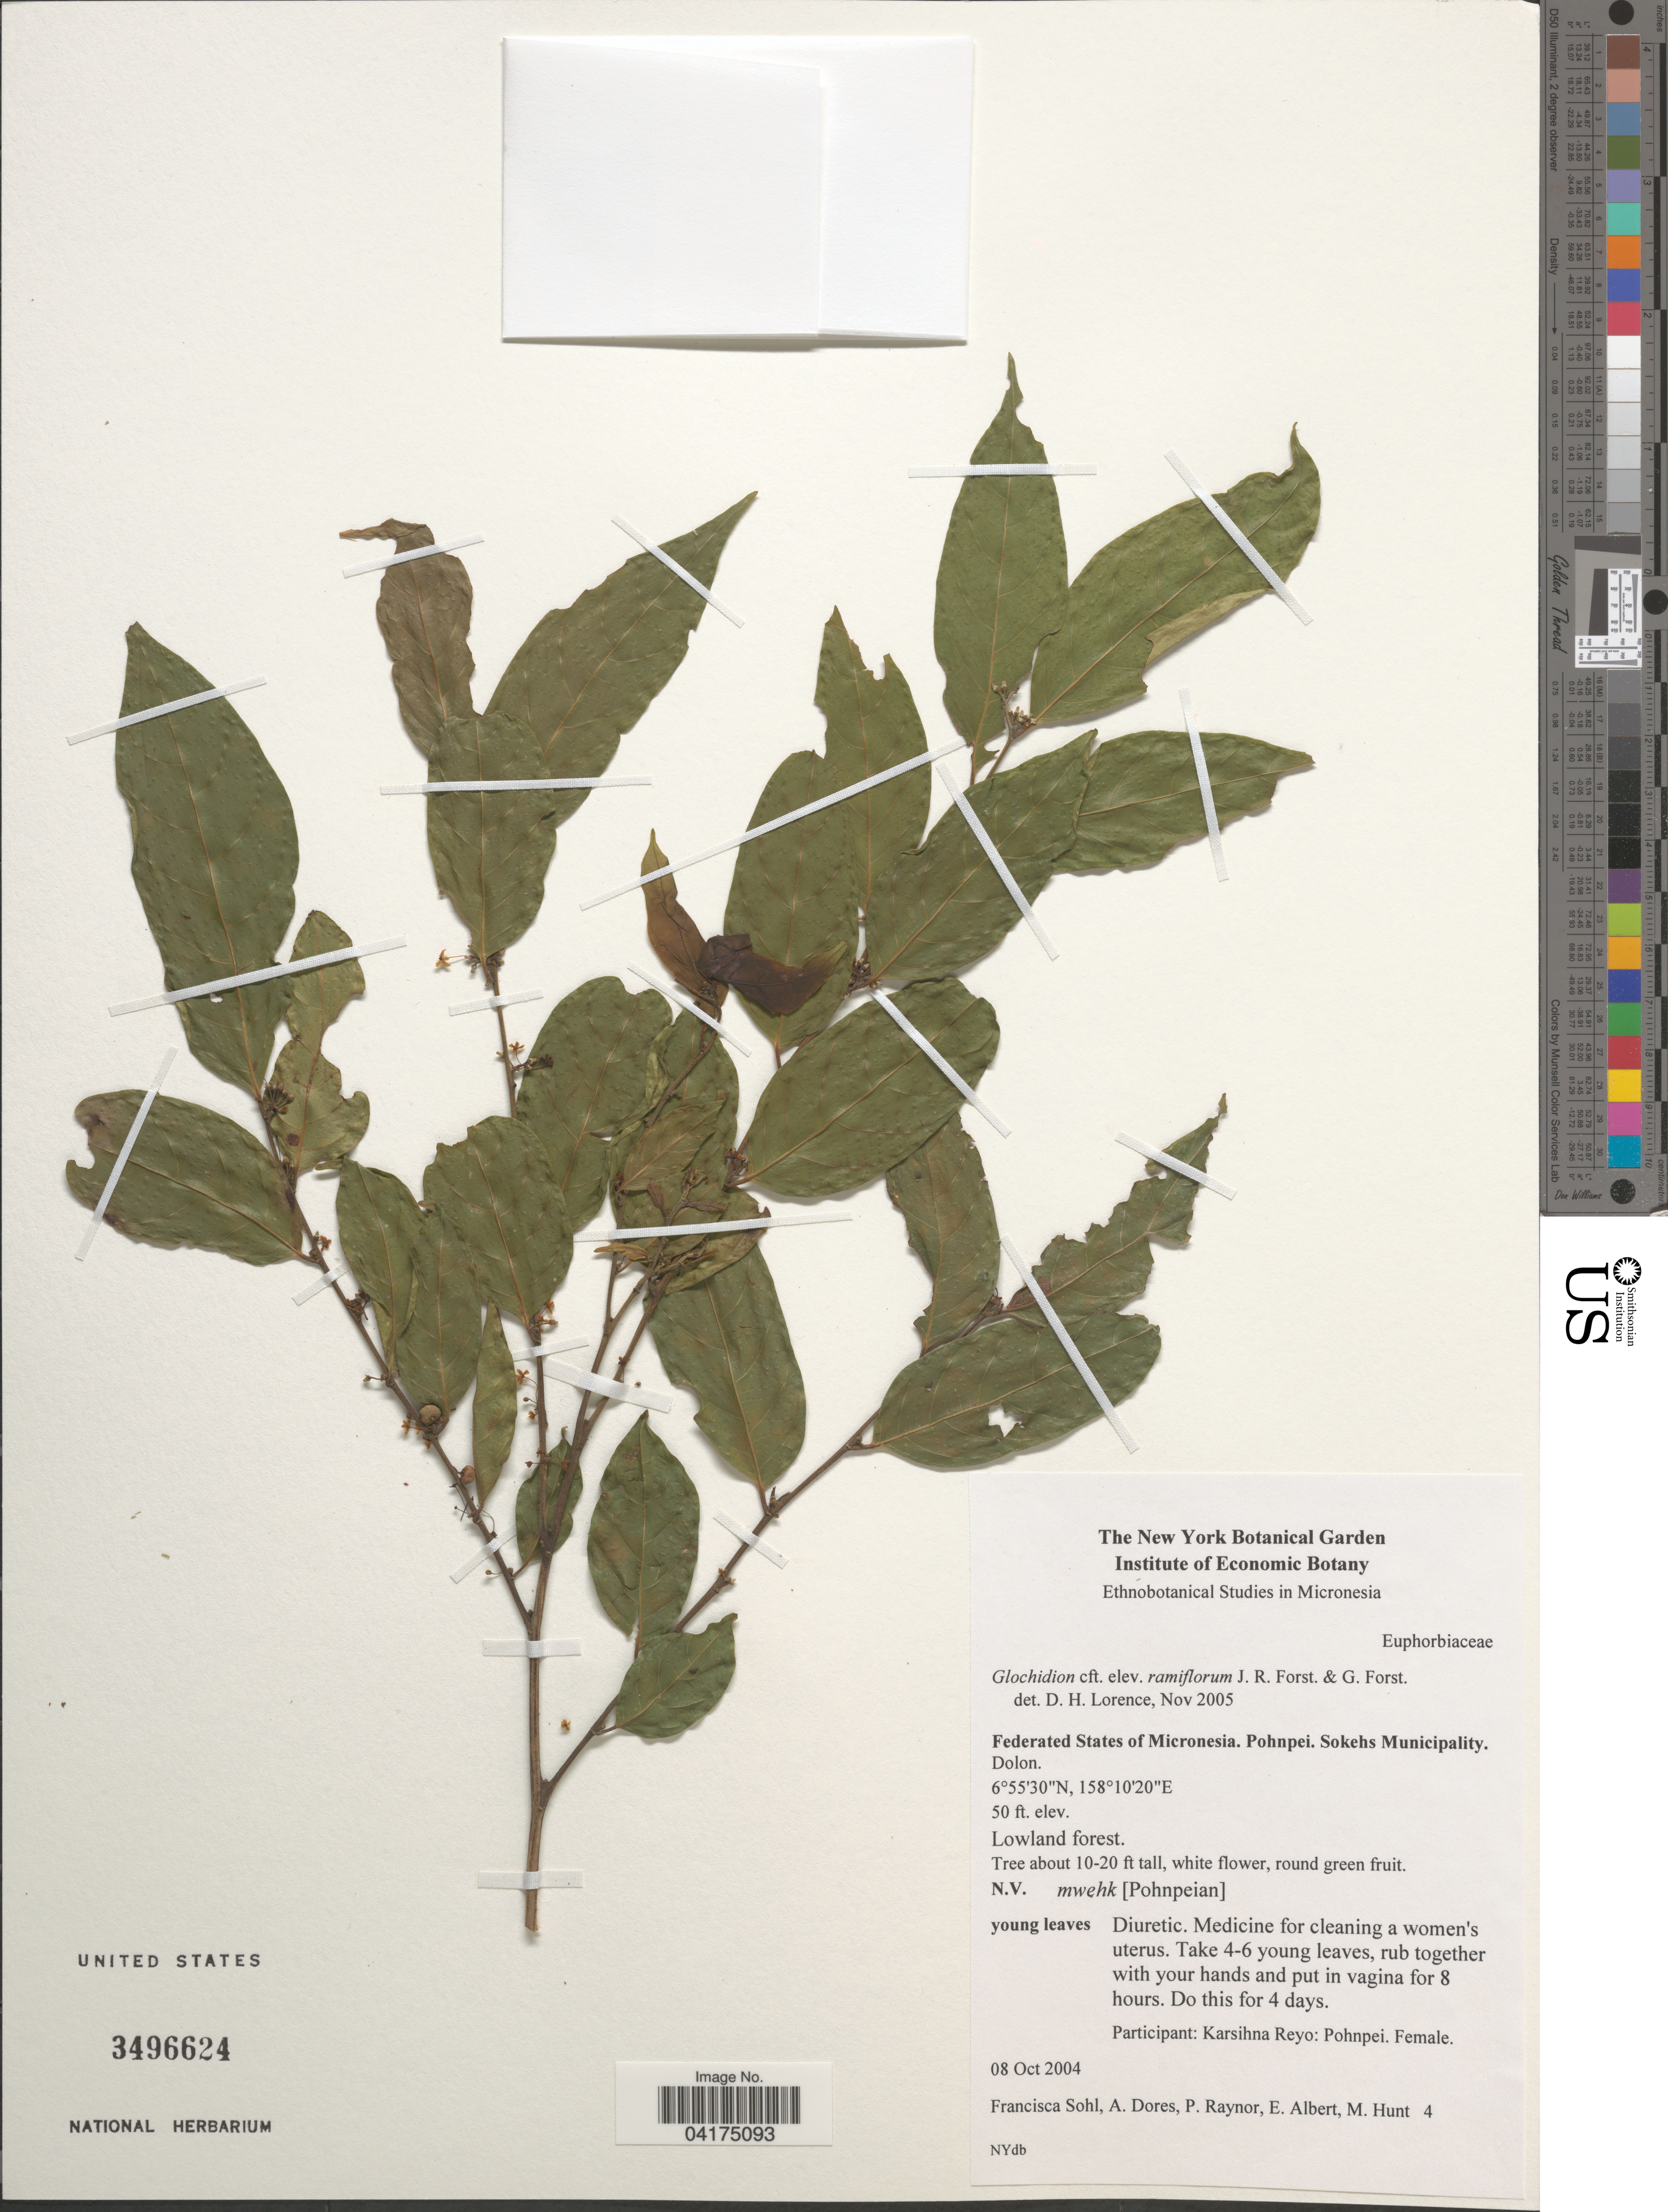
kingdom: Plantae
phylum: Tracheophyta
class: Magnoliopsida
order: Malpighiales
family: Phyllanthaceae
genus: Glochidion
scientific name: Glochidion ramiflorum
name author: J.R. Forst. & G. Forst.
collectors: F. Sohl, A. Dores, P. Raynor, E. Albert & M. Hunt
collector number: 4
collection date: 2004-10-08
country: Micronesia, Federated States of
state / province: Pohnpei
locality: Sokehs Municipality. Dolon.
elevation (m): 15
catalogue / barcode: US 3496624